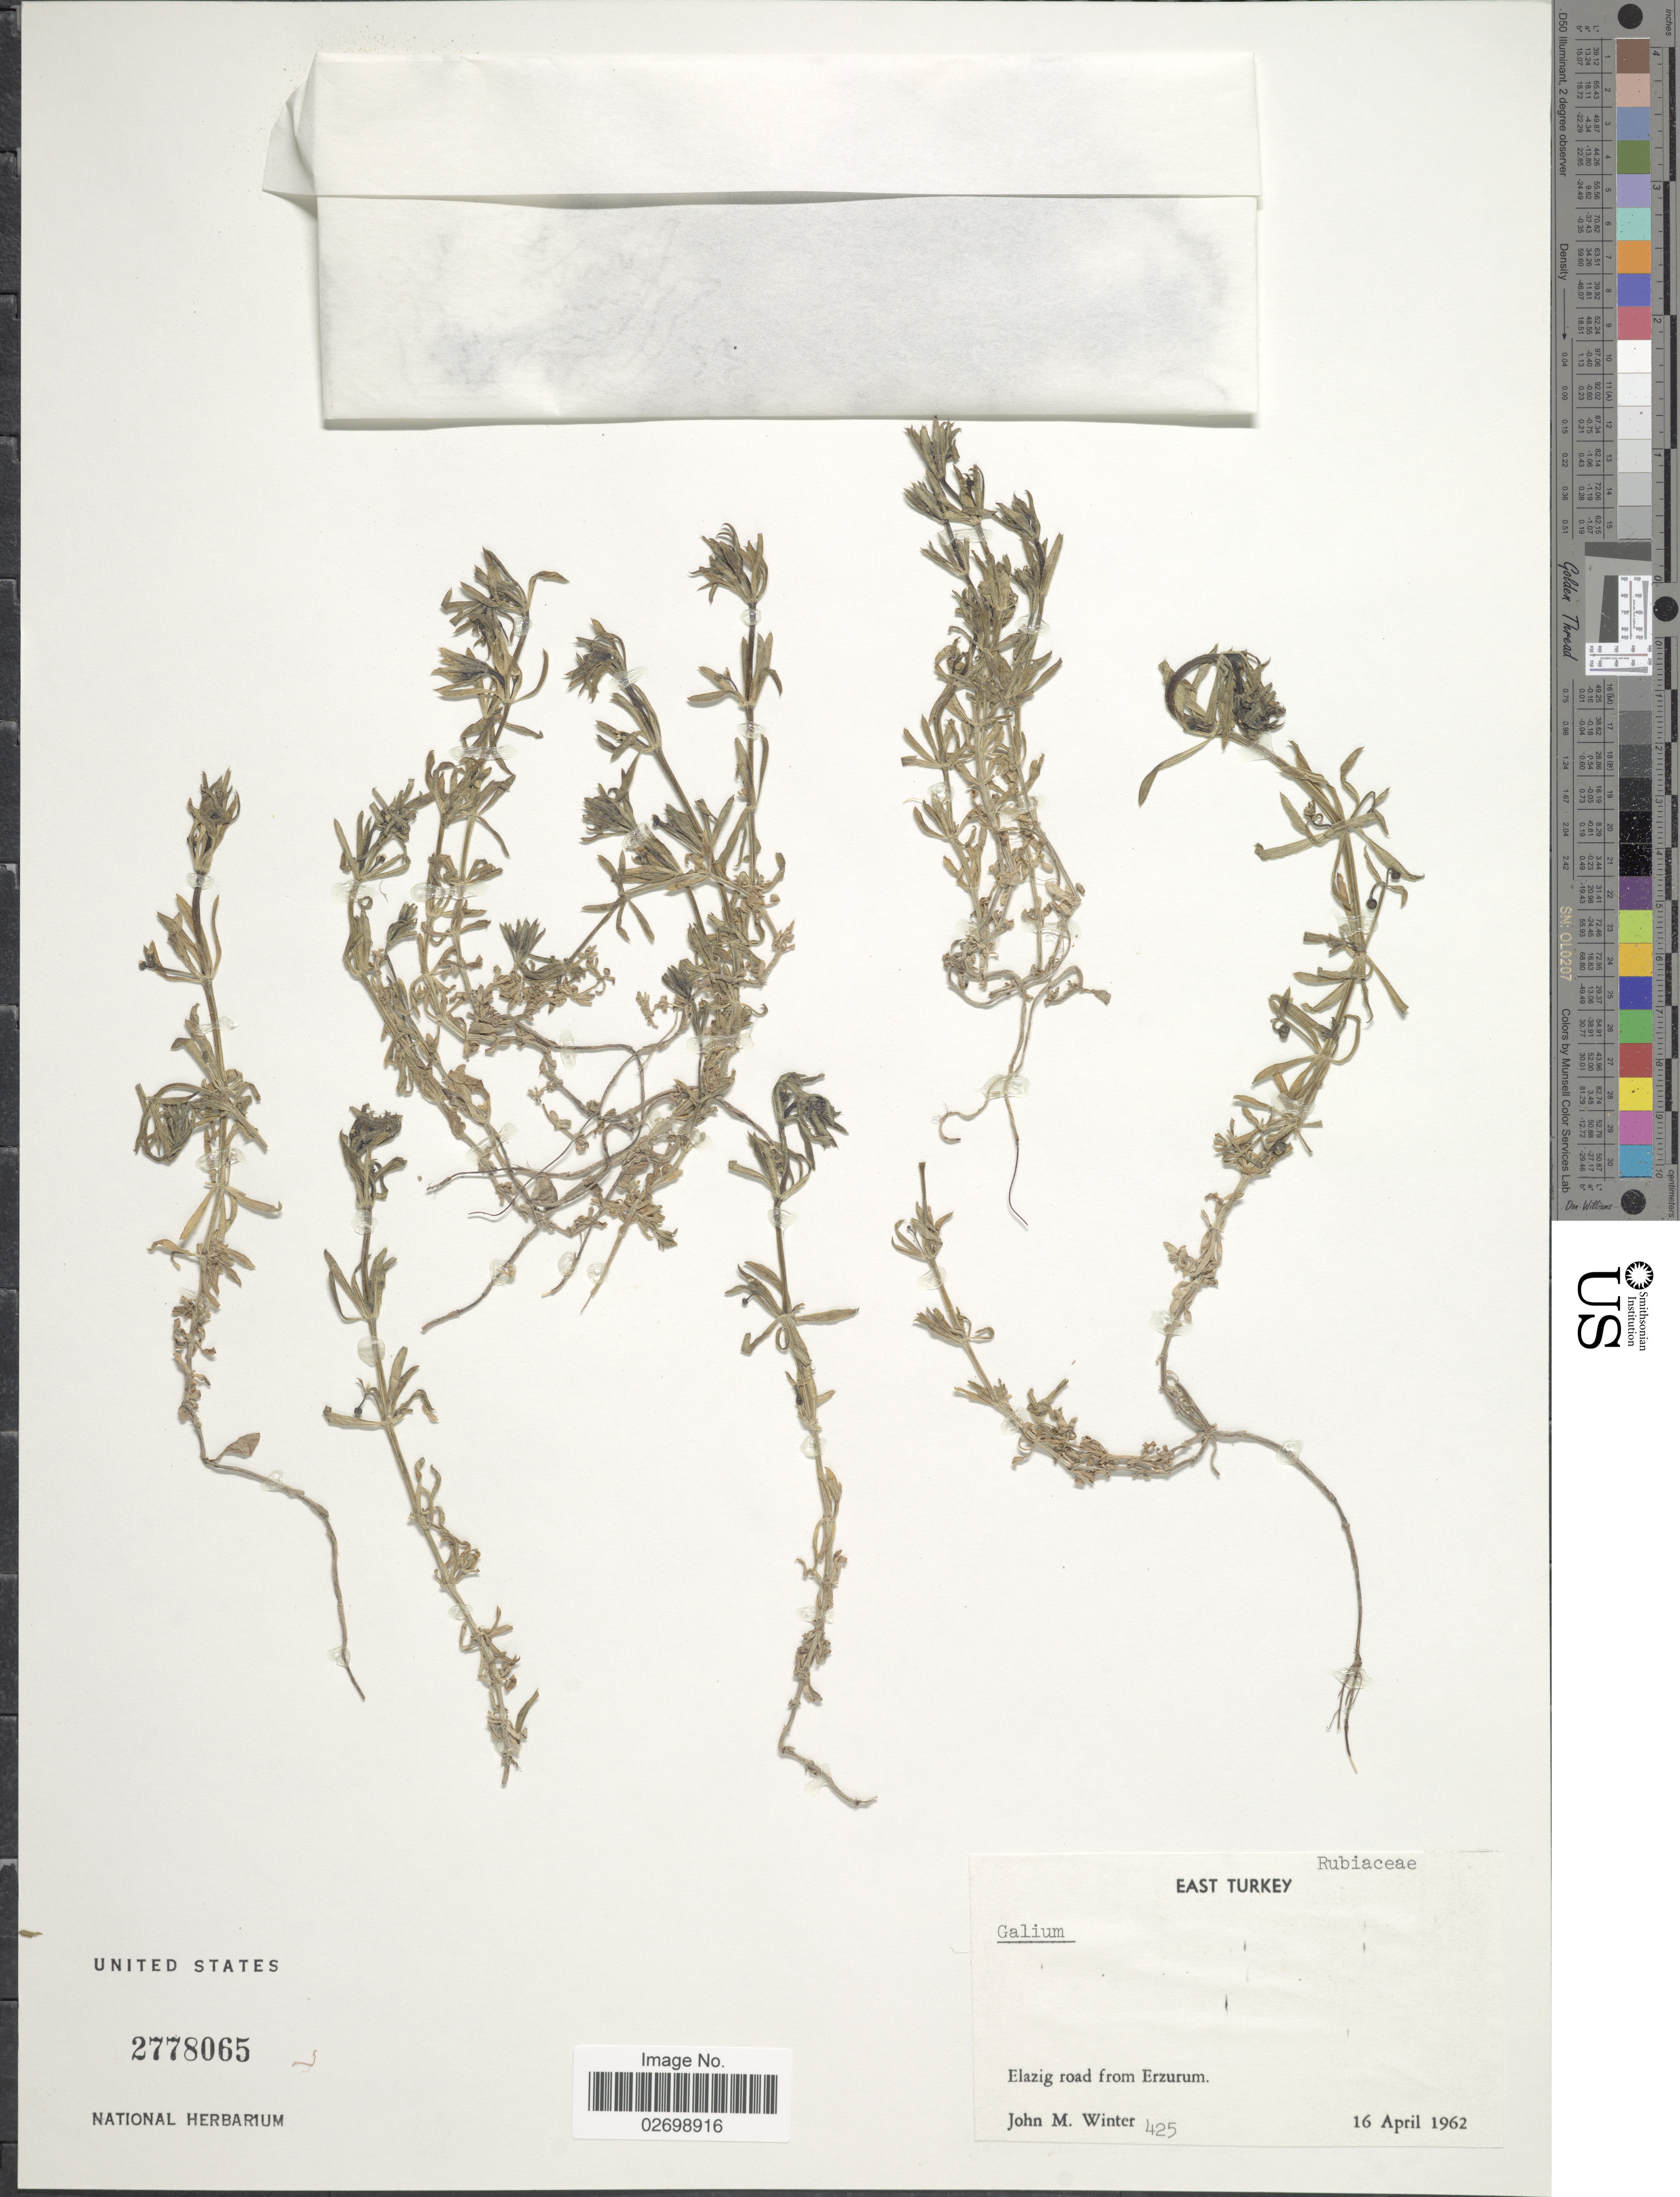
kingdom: Plantae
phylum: Tracheophyta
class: Magnoliopsida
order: Gentianales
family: Rubiaceae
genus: Galium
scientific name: Galium sp.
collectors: J. M. Winter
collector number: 425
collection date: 1962-04-16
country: Turkey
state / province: Erzurum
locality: East Turkey. Elazig road from Erzurum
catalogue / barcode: US 2778065